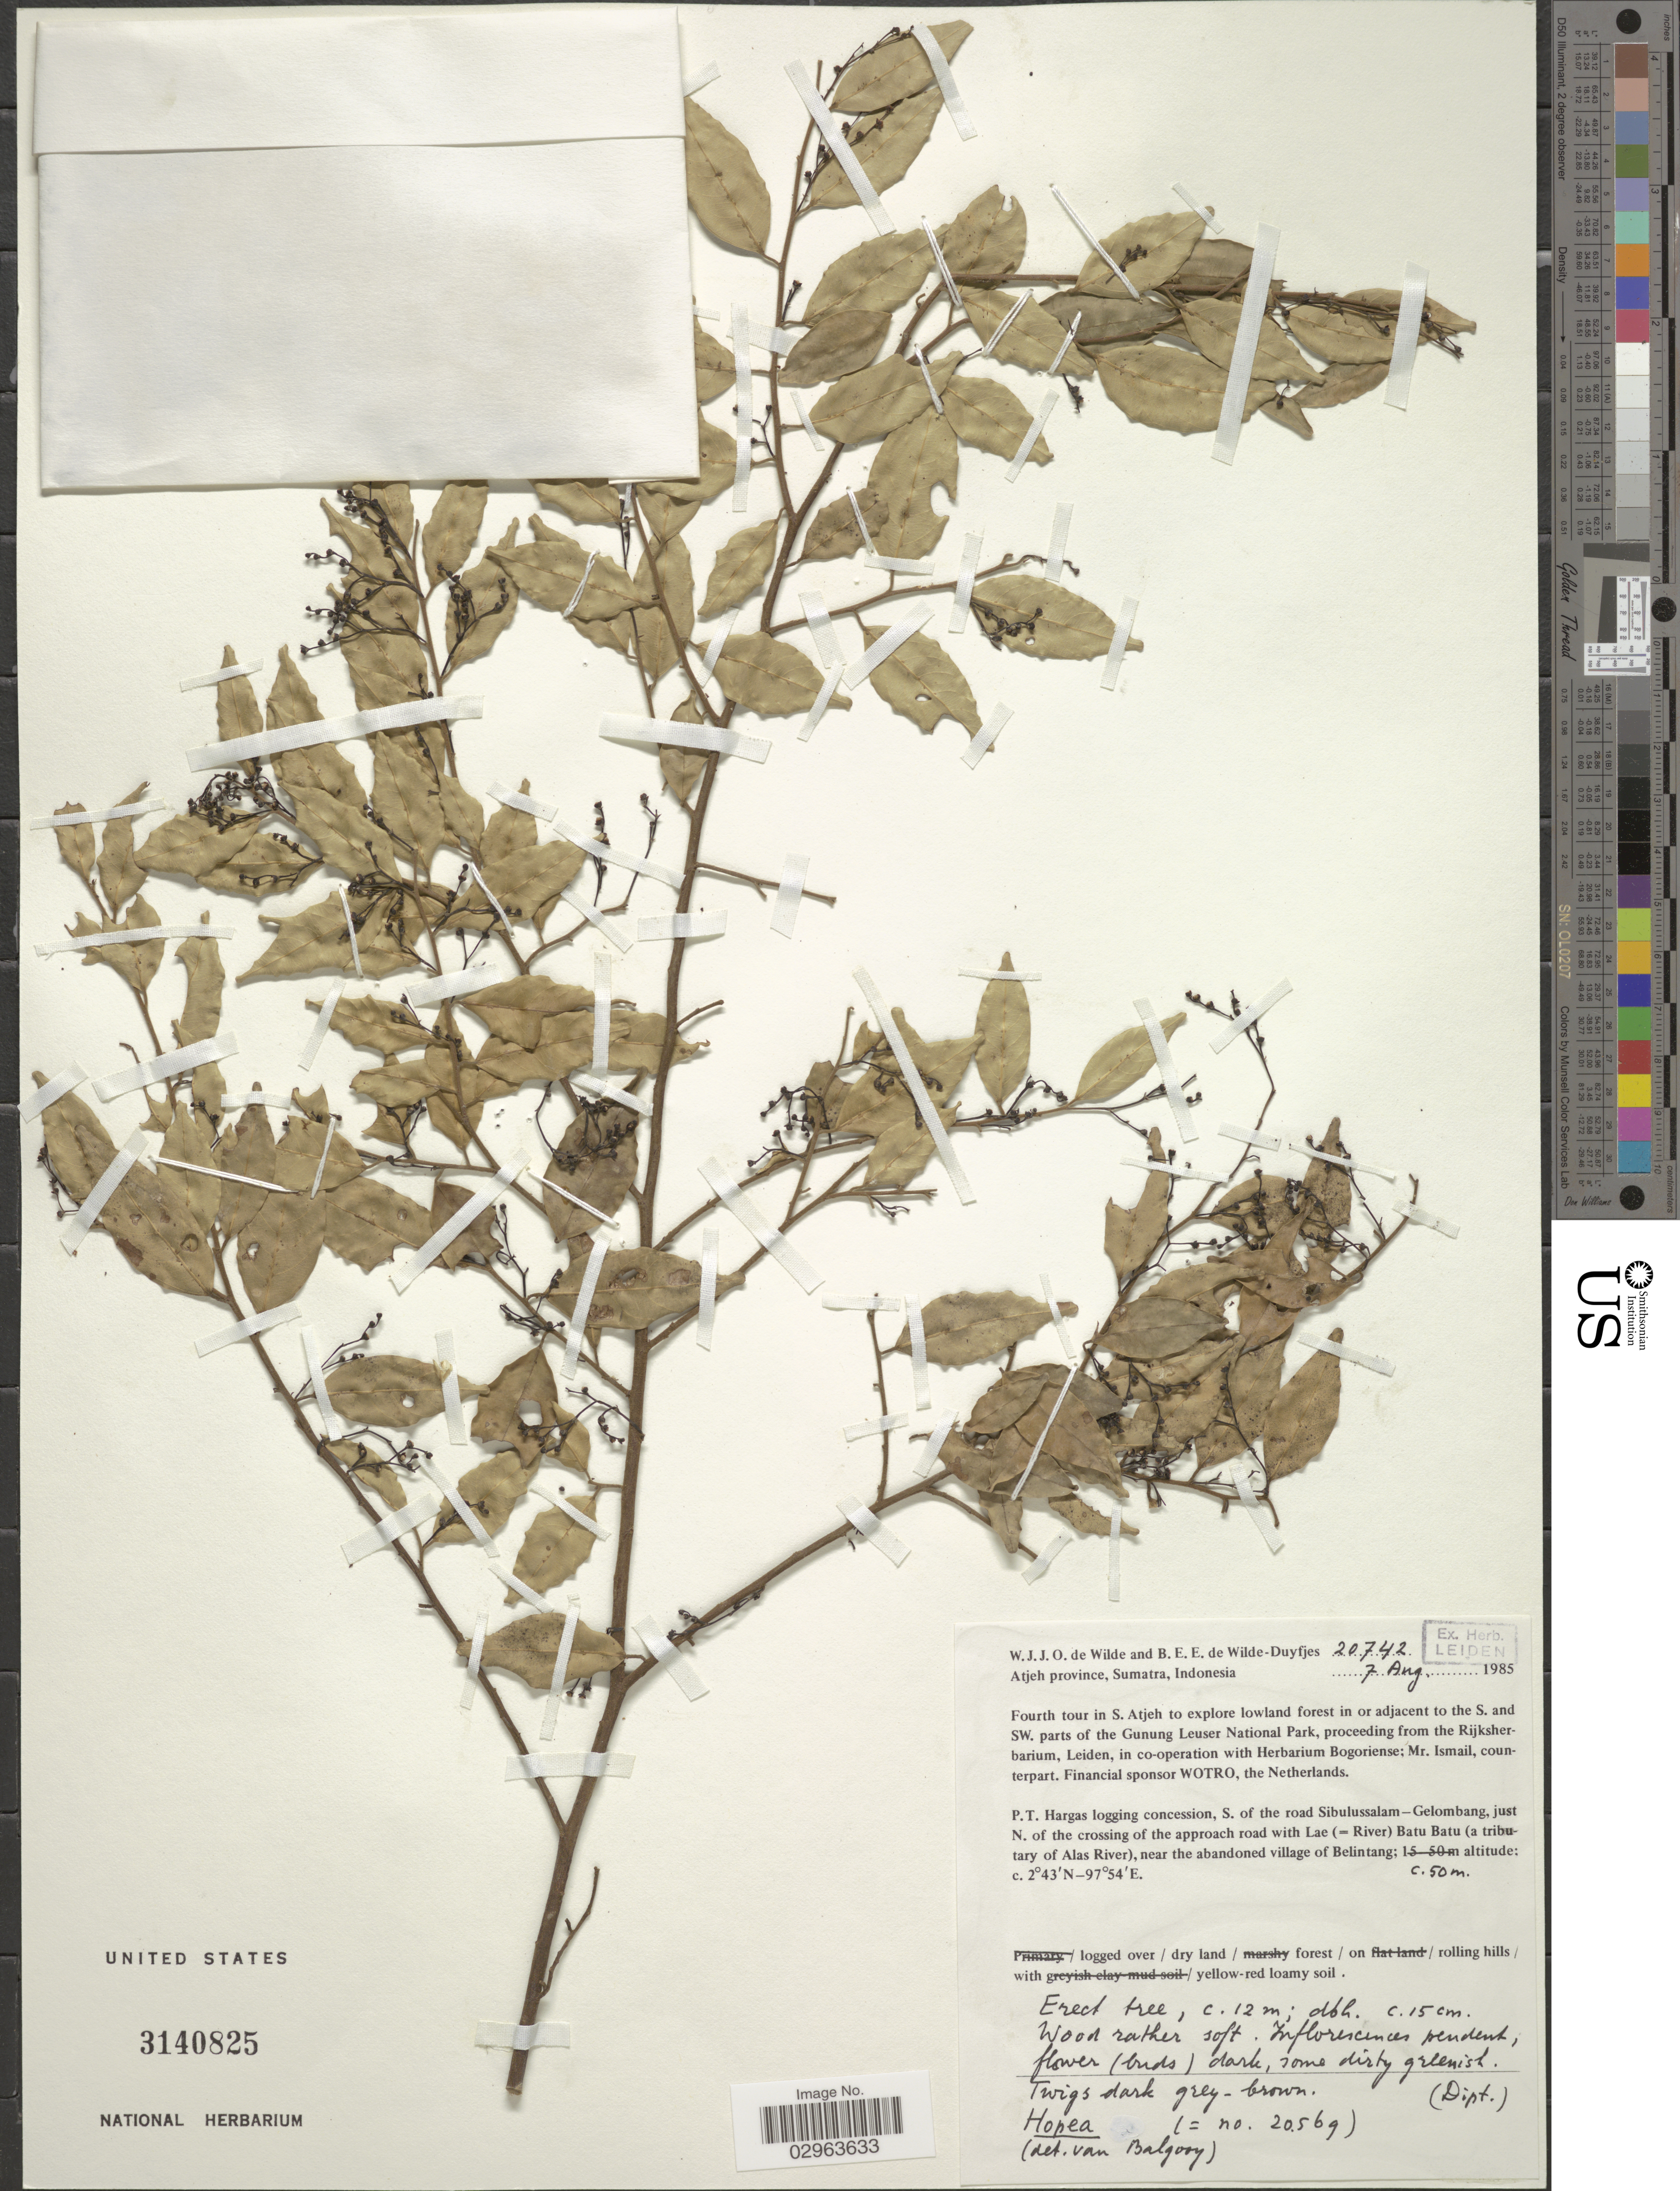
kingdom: Plantae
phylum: Tracheophyta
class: Magnoliopsida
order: Malvales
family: Dipterocarpaceae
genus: Hopea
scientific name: Hopea sp.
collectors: W. J. de Wilde & B. E. de Wilde-Duyfjes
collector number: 20742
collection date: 1985-08-07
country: Indonesia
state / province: Sumatra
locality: Atjeh Province. In S. Atjeh to explore lowland forest in or adjacent to the S. and SW. parts of the Gunung Leuser National Park. [unsure placement] P.T. Hargas logging concession, S. of the road Subulussalam-Gelombang, just N. of the crossing of the approach road with Lae (=River) Batu Batu (a tributary of Alas River), near the abandoned village of Belintang.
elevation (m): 50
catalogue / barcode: US 3140825